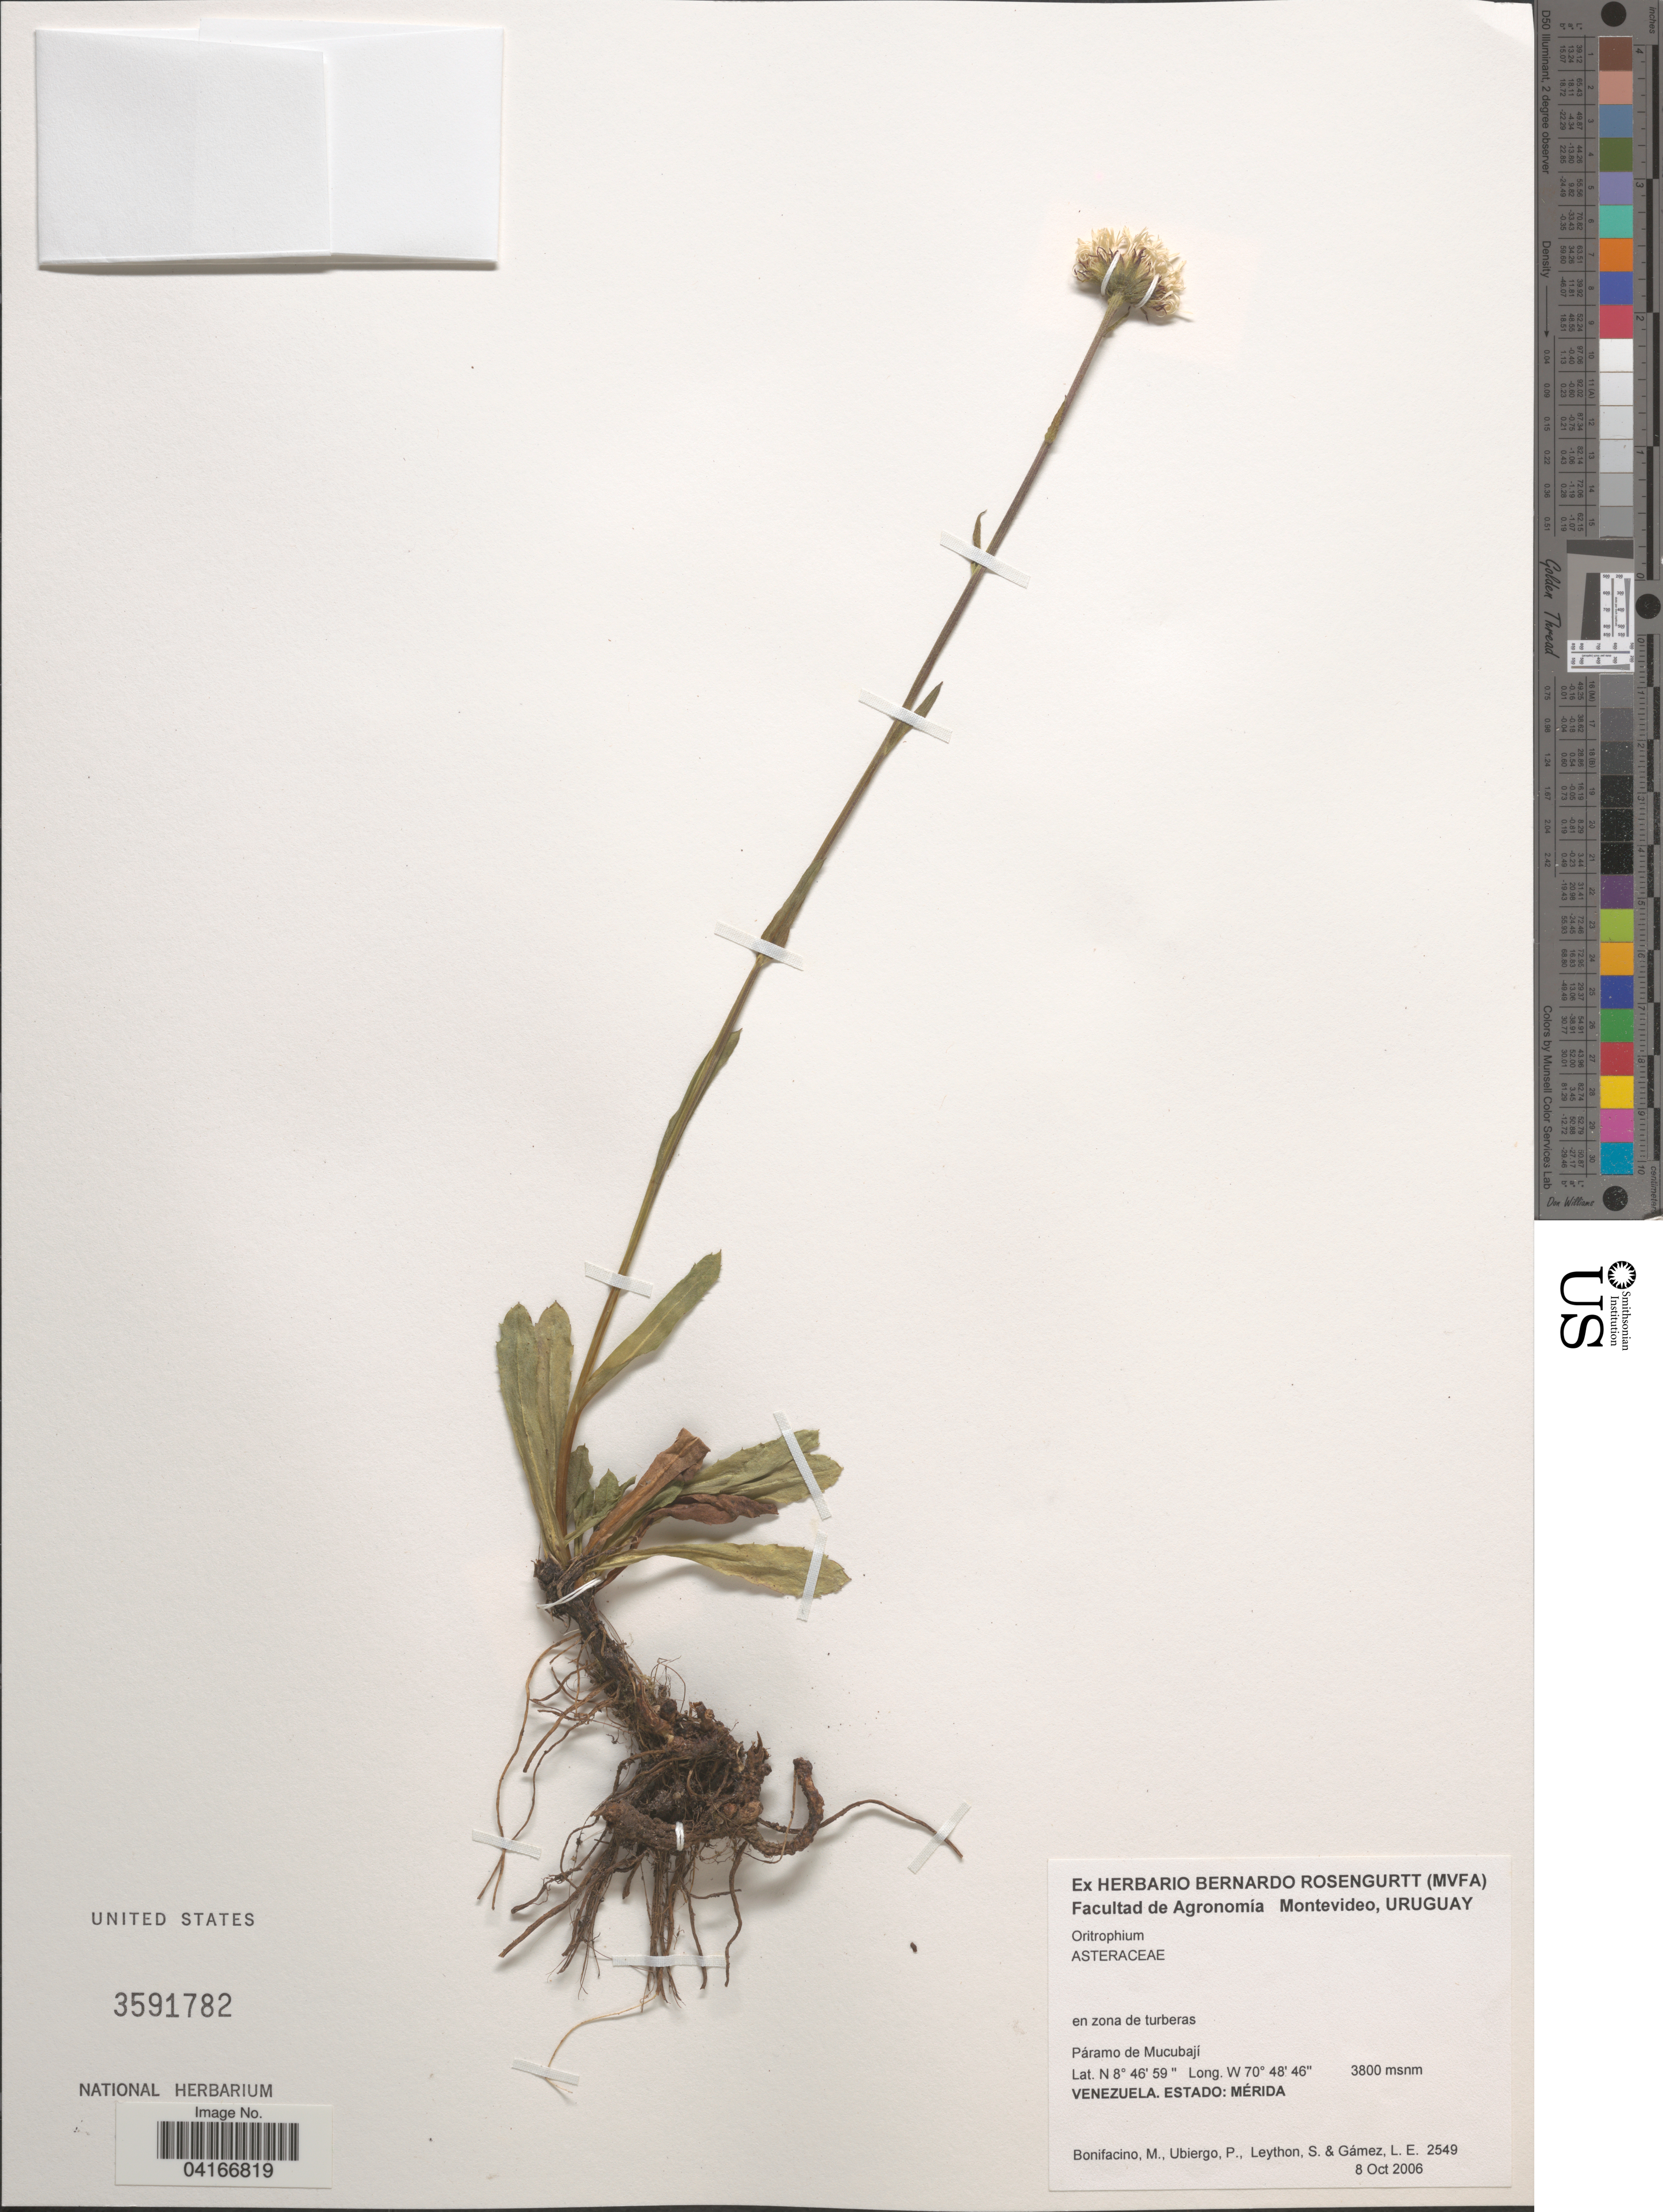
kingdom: Plantae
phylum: Tracheophyta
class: Magnoliopsida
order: Asterales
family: Asteraceae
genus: Oritrophium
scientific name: Oritrophium sp.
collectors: M. Bonifacino, P. Ubiergo, S. Leython & L. Gamez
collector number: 2549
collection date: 2006-10-08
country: Venezuela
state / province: Merida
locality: Páramo de Mucubají.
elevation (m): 3800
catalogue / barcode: US 3591782